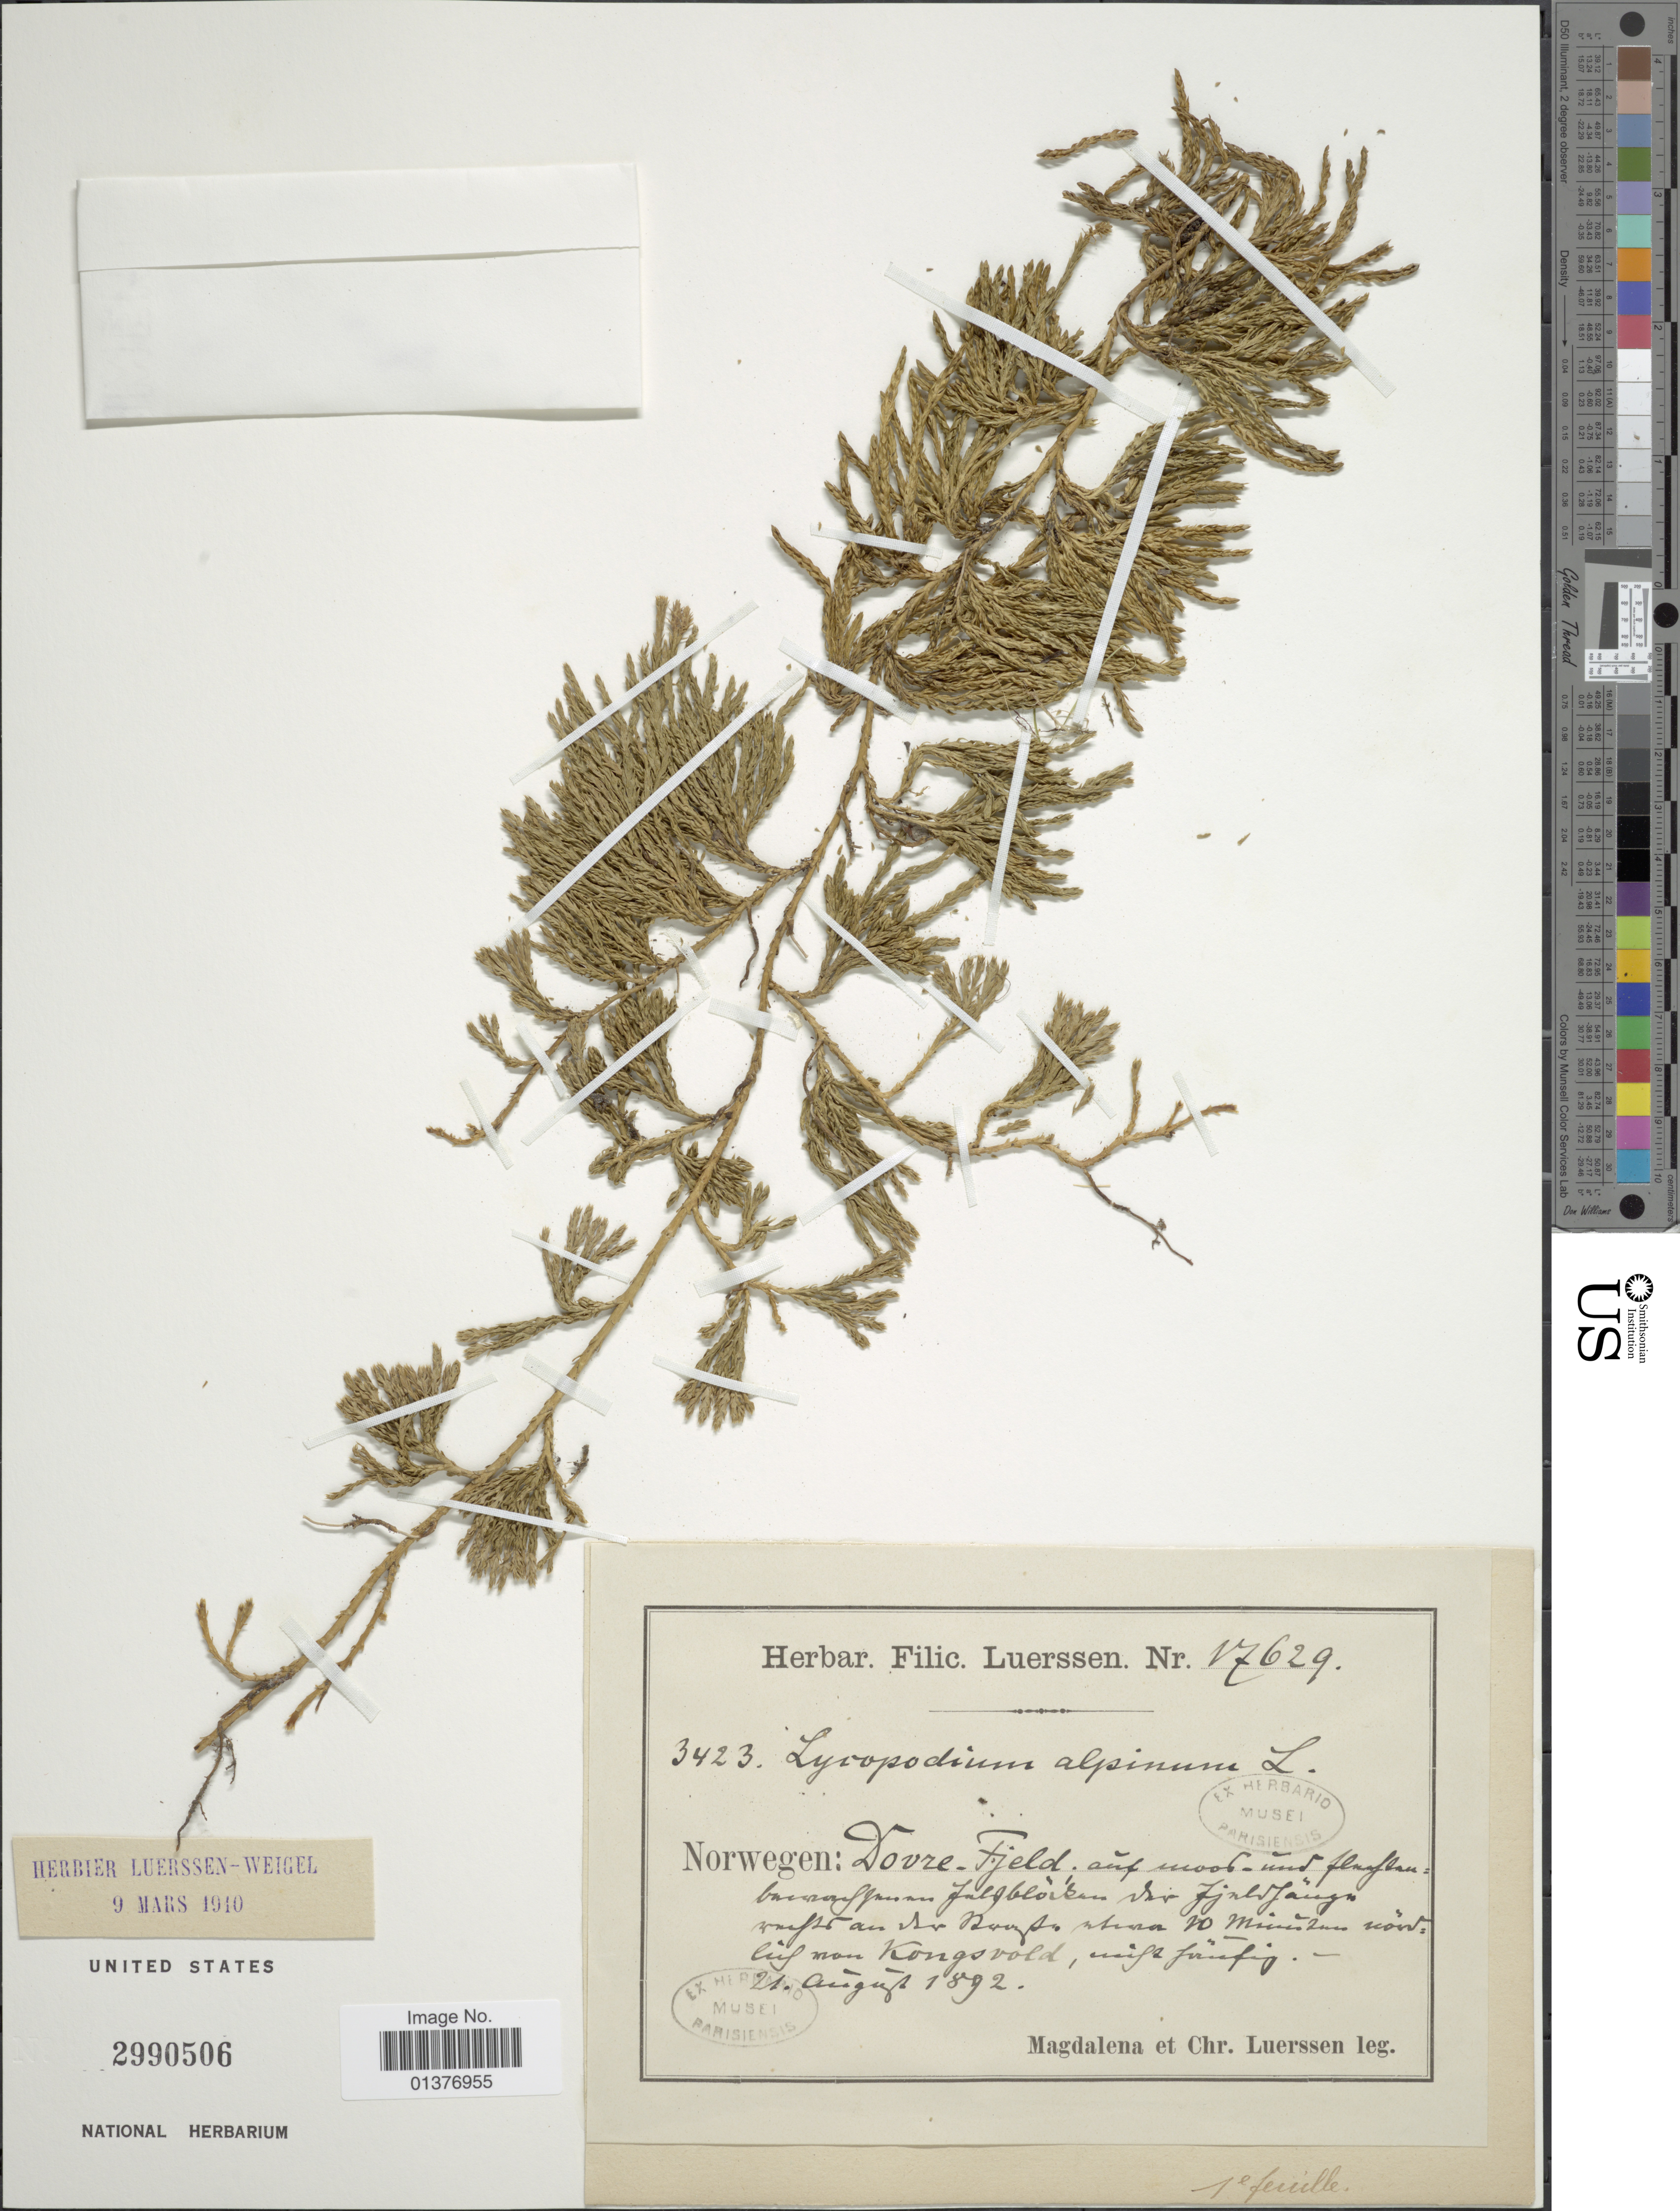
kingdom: Plantae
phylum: Tracheophyta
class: Lycopodiopsida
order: Lycopodiales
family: Lycopodiaceae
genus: Diphasiastrum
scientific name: Diphasiastrum alpinum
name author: (L.) Holub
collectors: Magdalena & C. Luerssen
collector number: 3423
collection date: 1892-08-21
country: Norway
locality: Dovre-Fjeld, auf [illegible text]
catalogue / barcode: US 2990506